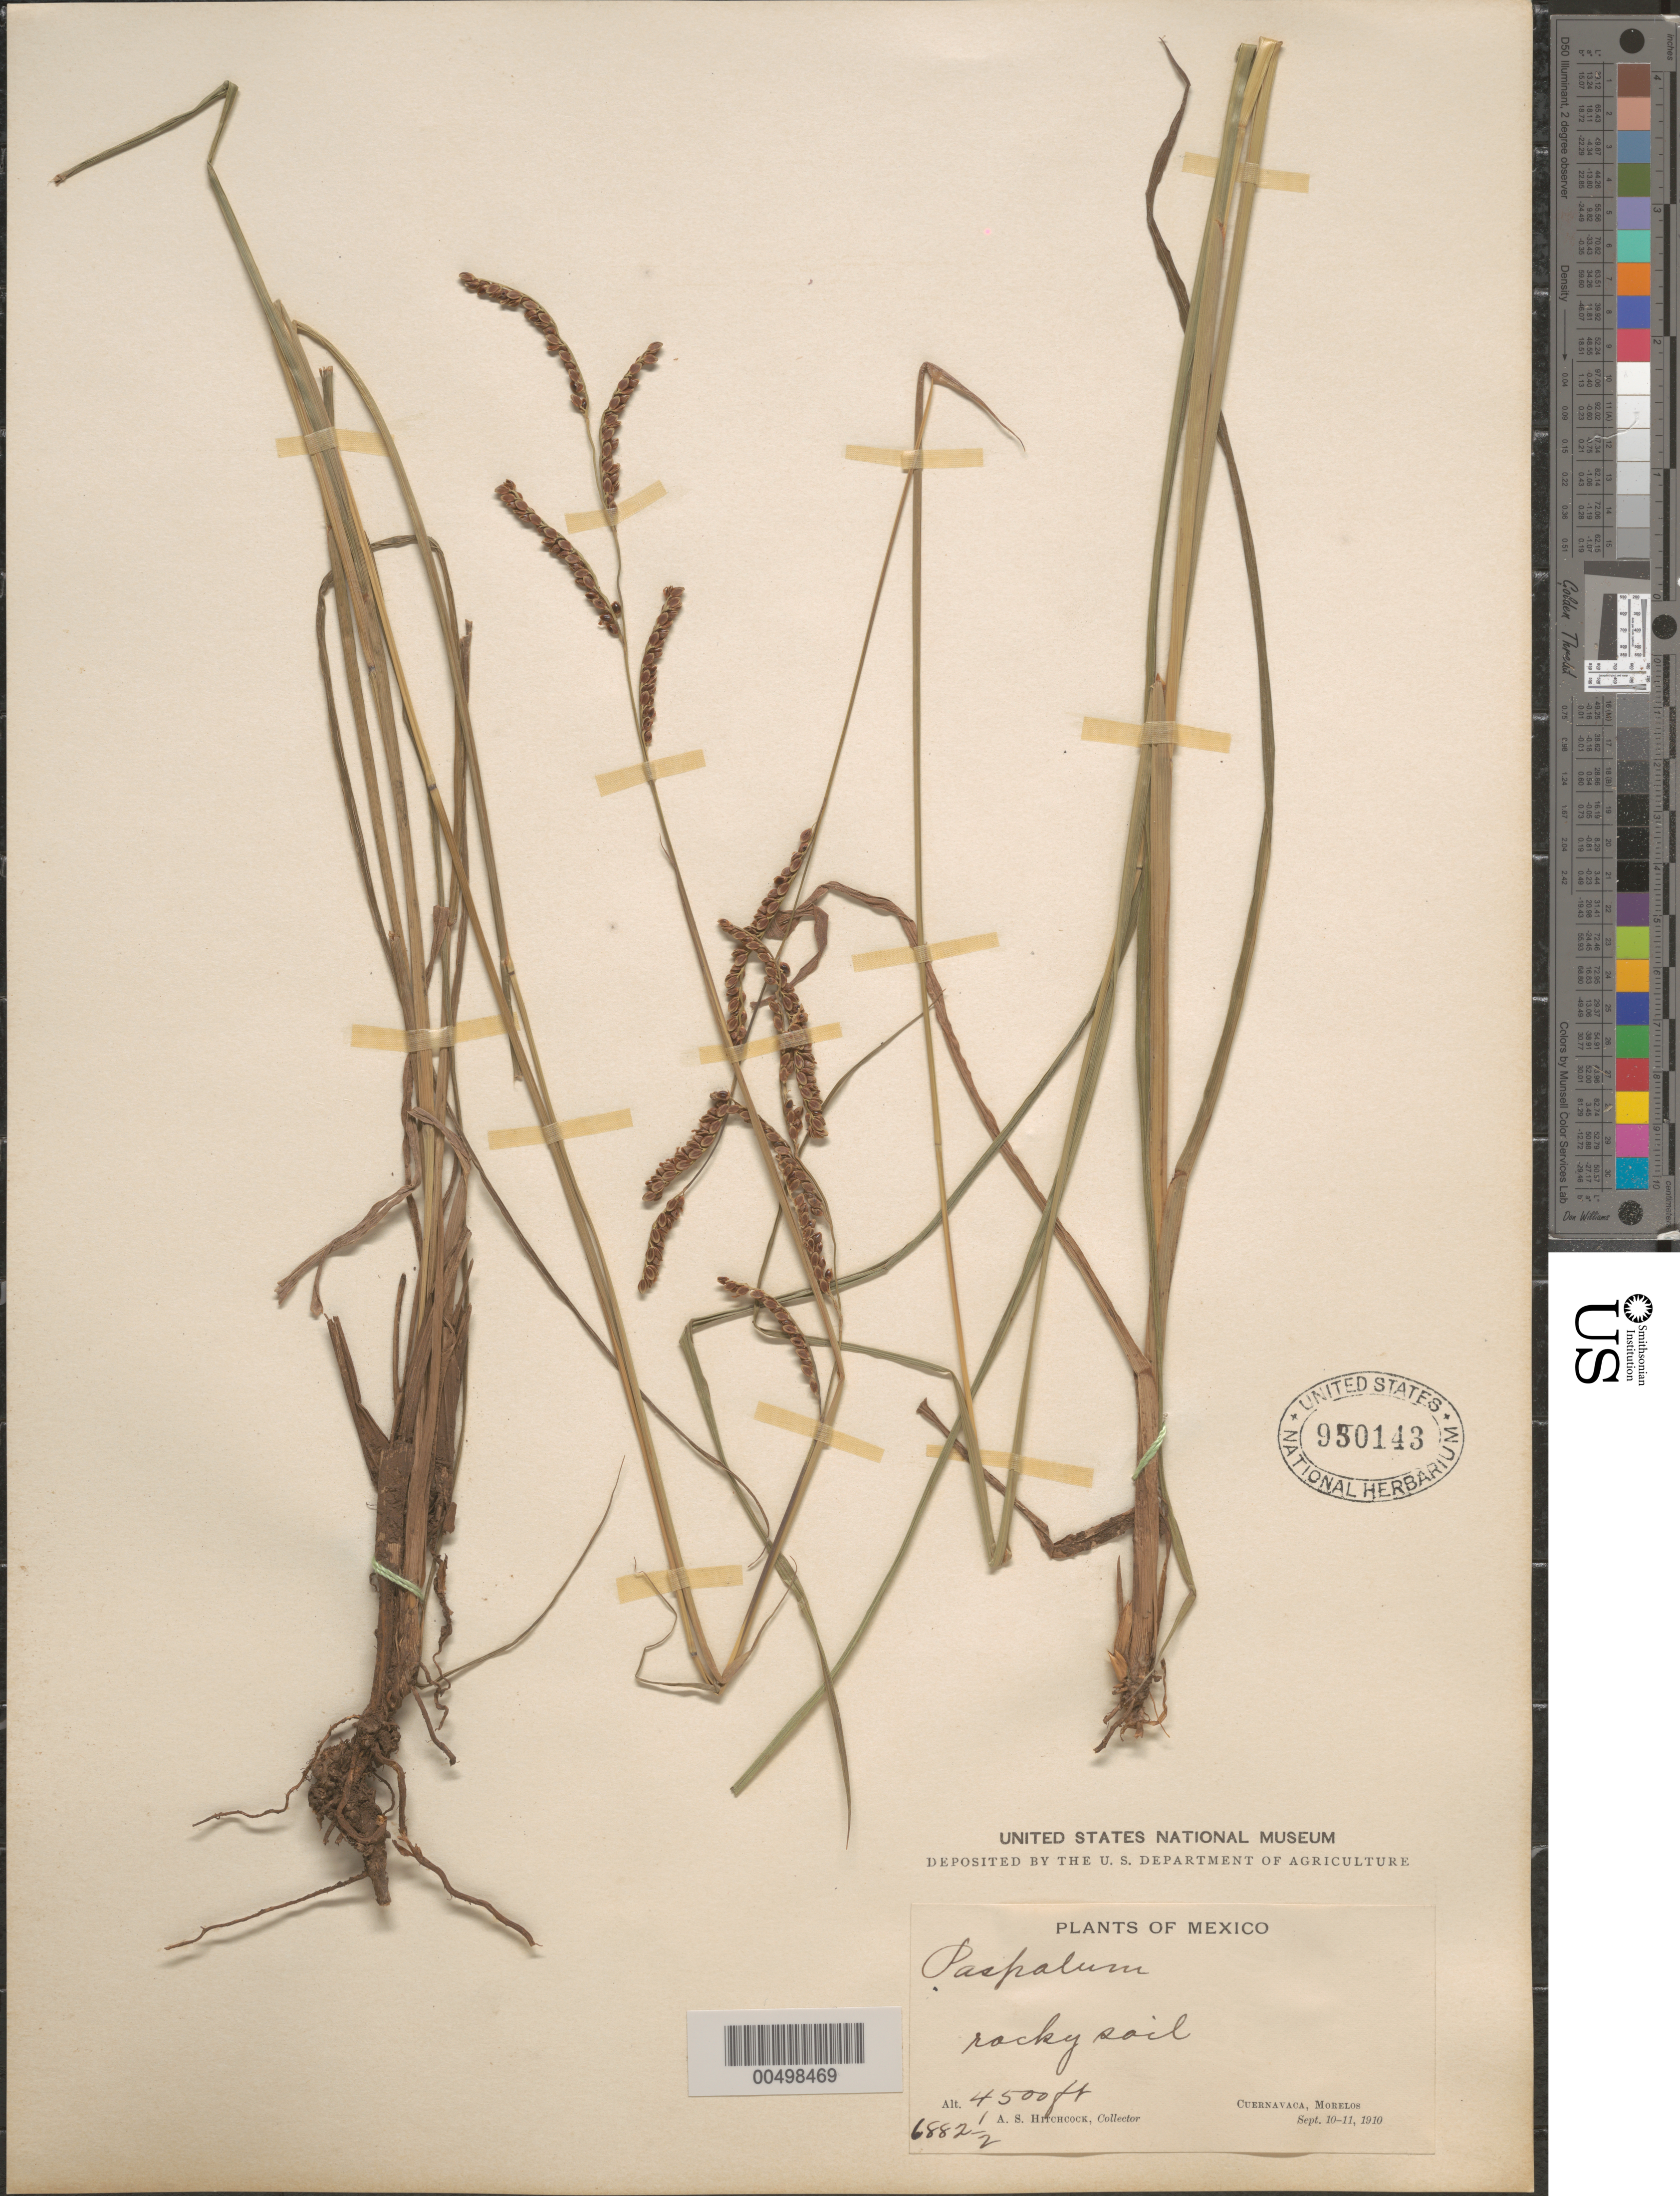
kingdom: Plantae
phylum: Tracheophyta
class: Liliopsida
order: Poales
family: Poaceae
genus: Paspalum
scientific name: Paspalum plicatulum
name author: Michx.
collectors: A. S. Hitchcock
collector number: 6882.5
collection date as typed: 10 Sep 1910 to 11 Sep 1910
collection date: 1910-09-11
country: Mexico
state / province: Morelos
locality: Cuernavaca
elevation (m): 1372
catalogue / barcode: US 950143